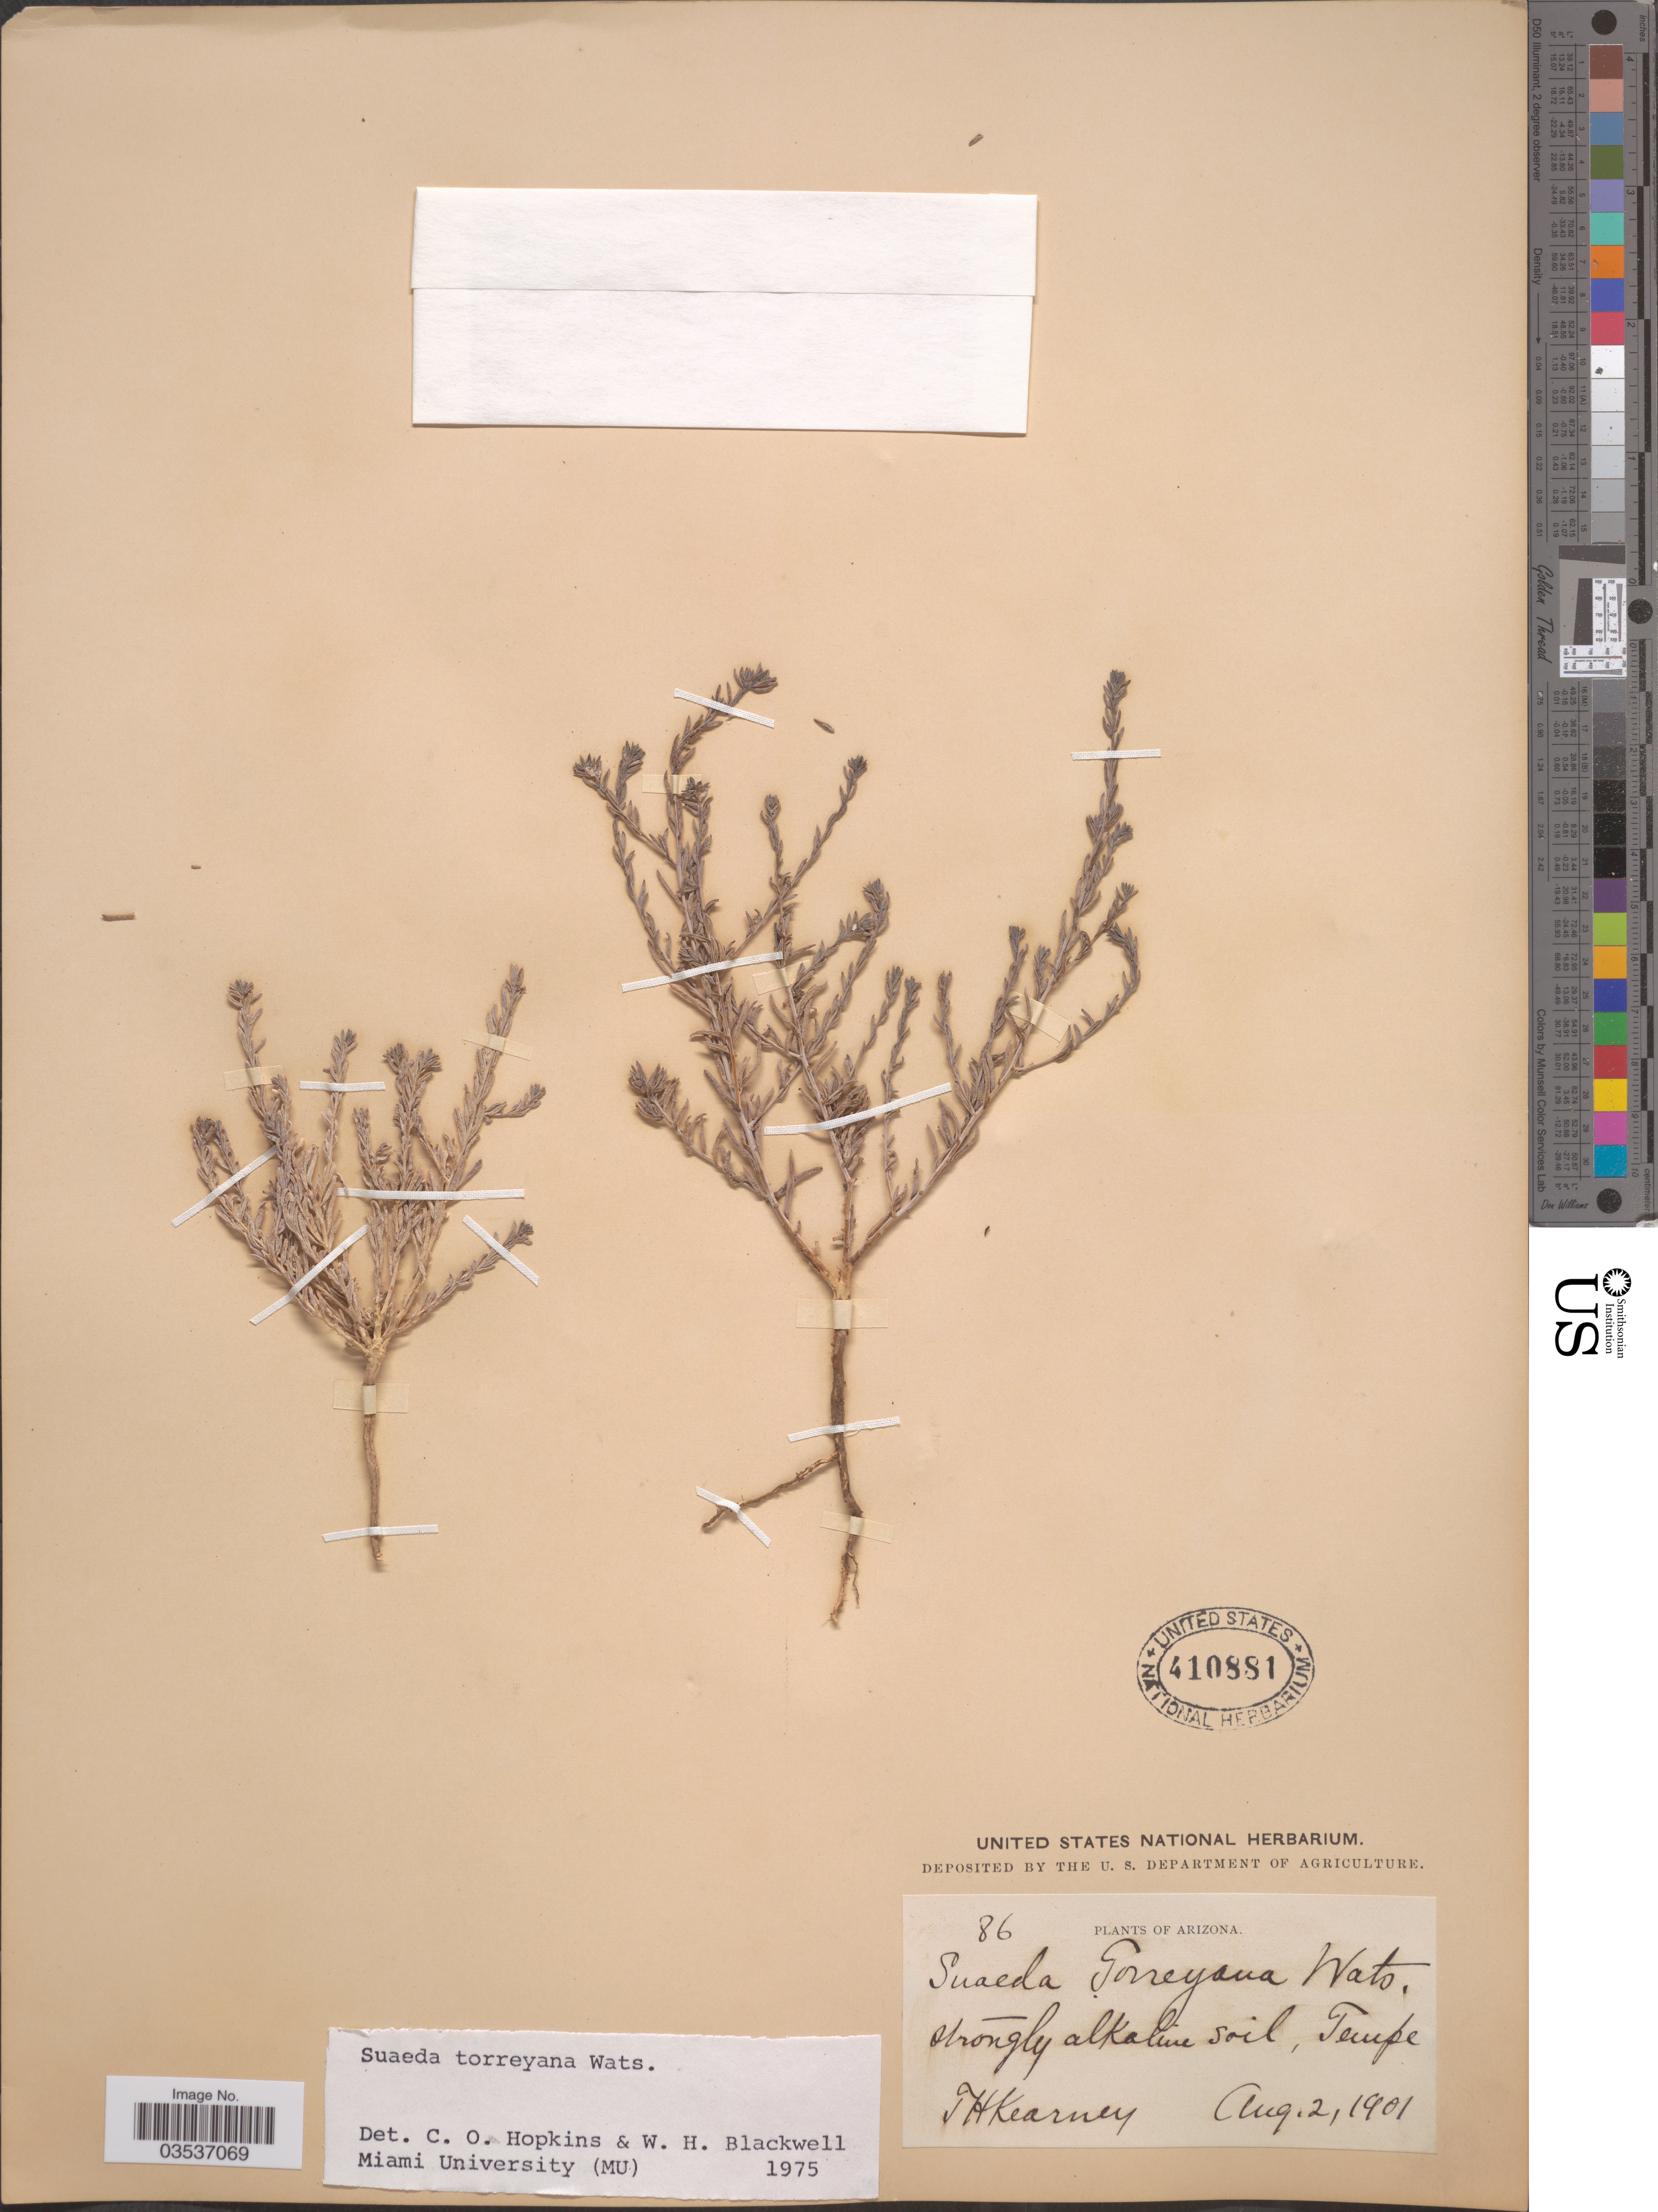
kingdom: Plantae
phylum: Tracheophyta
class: Magnoliopsida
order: Caryophyllales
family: Amaranthaceae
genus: Suaeda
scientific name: Suaeda torreyana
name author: S. Watson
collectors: T. H. Kearney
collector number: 86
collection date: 1901-08-02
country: United States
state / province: Arizona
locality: Tempe.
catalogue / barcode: US 410881